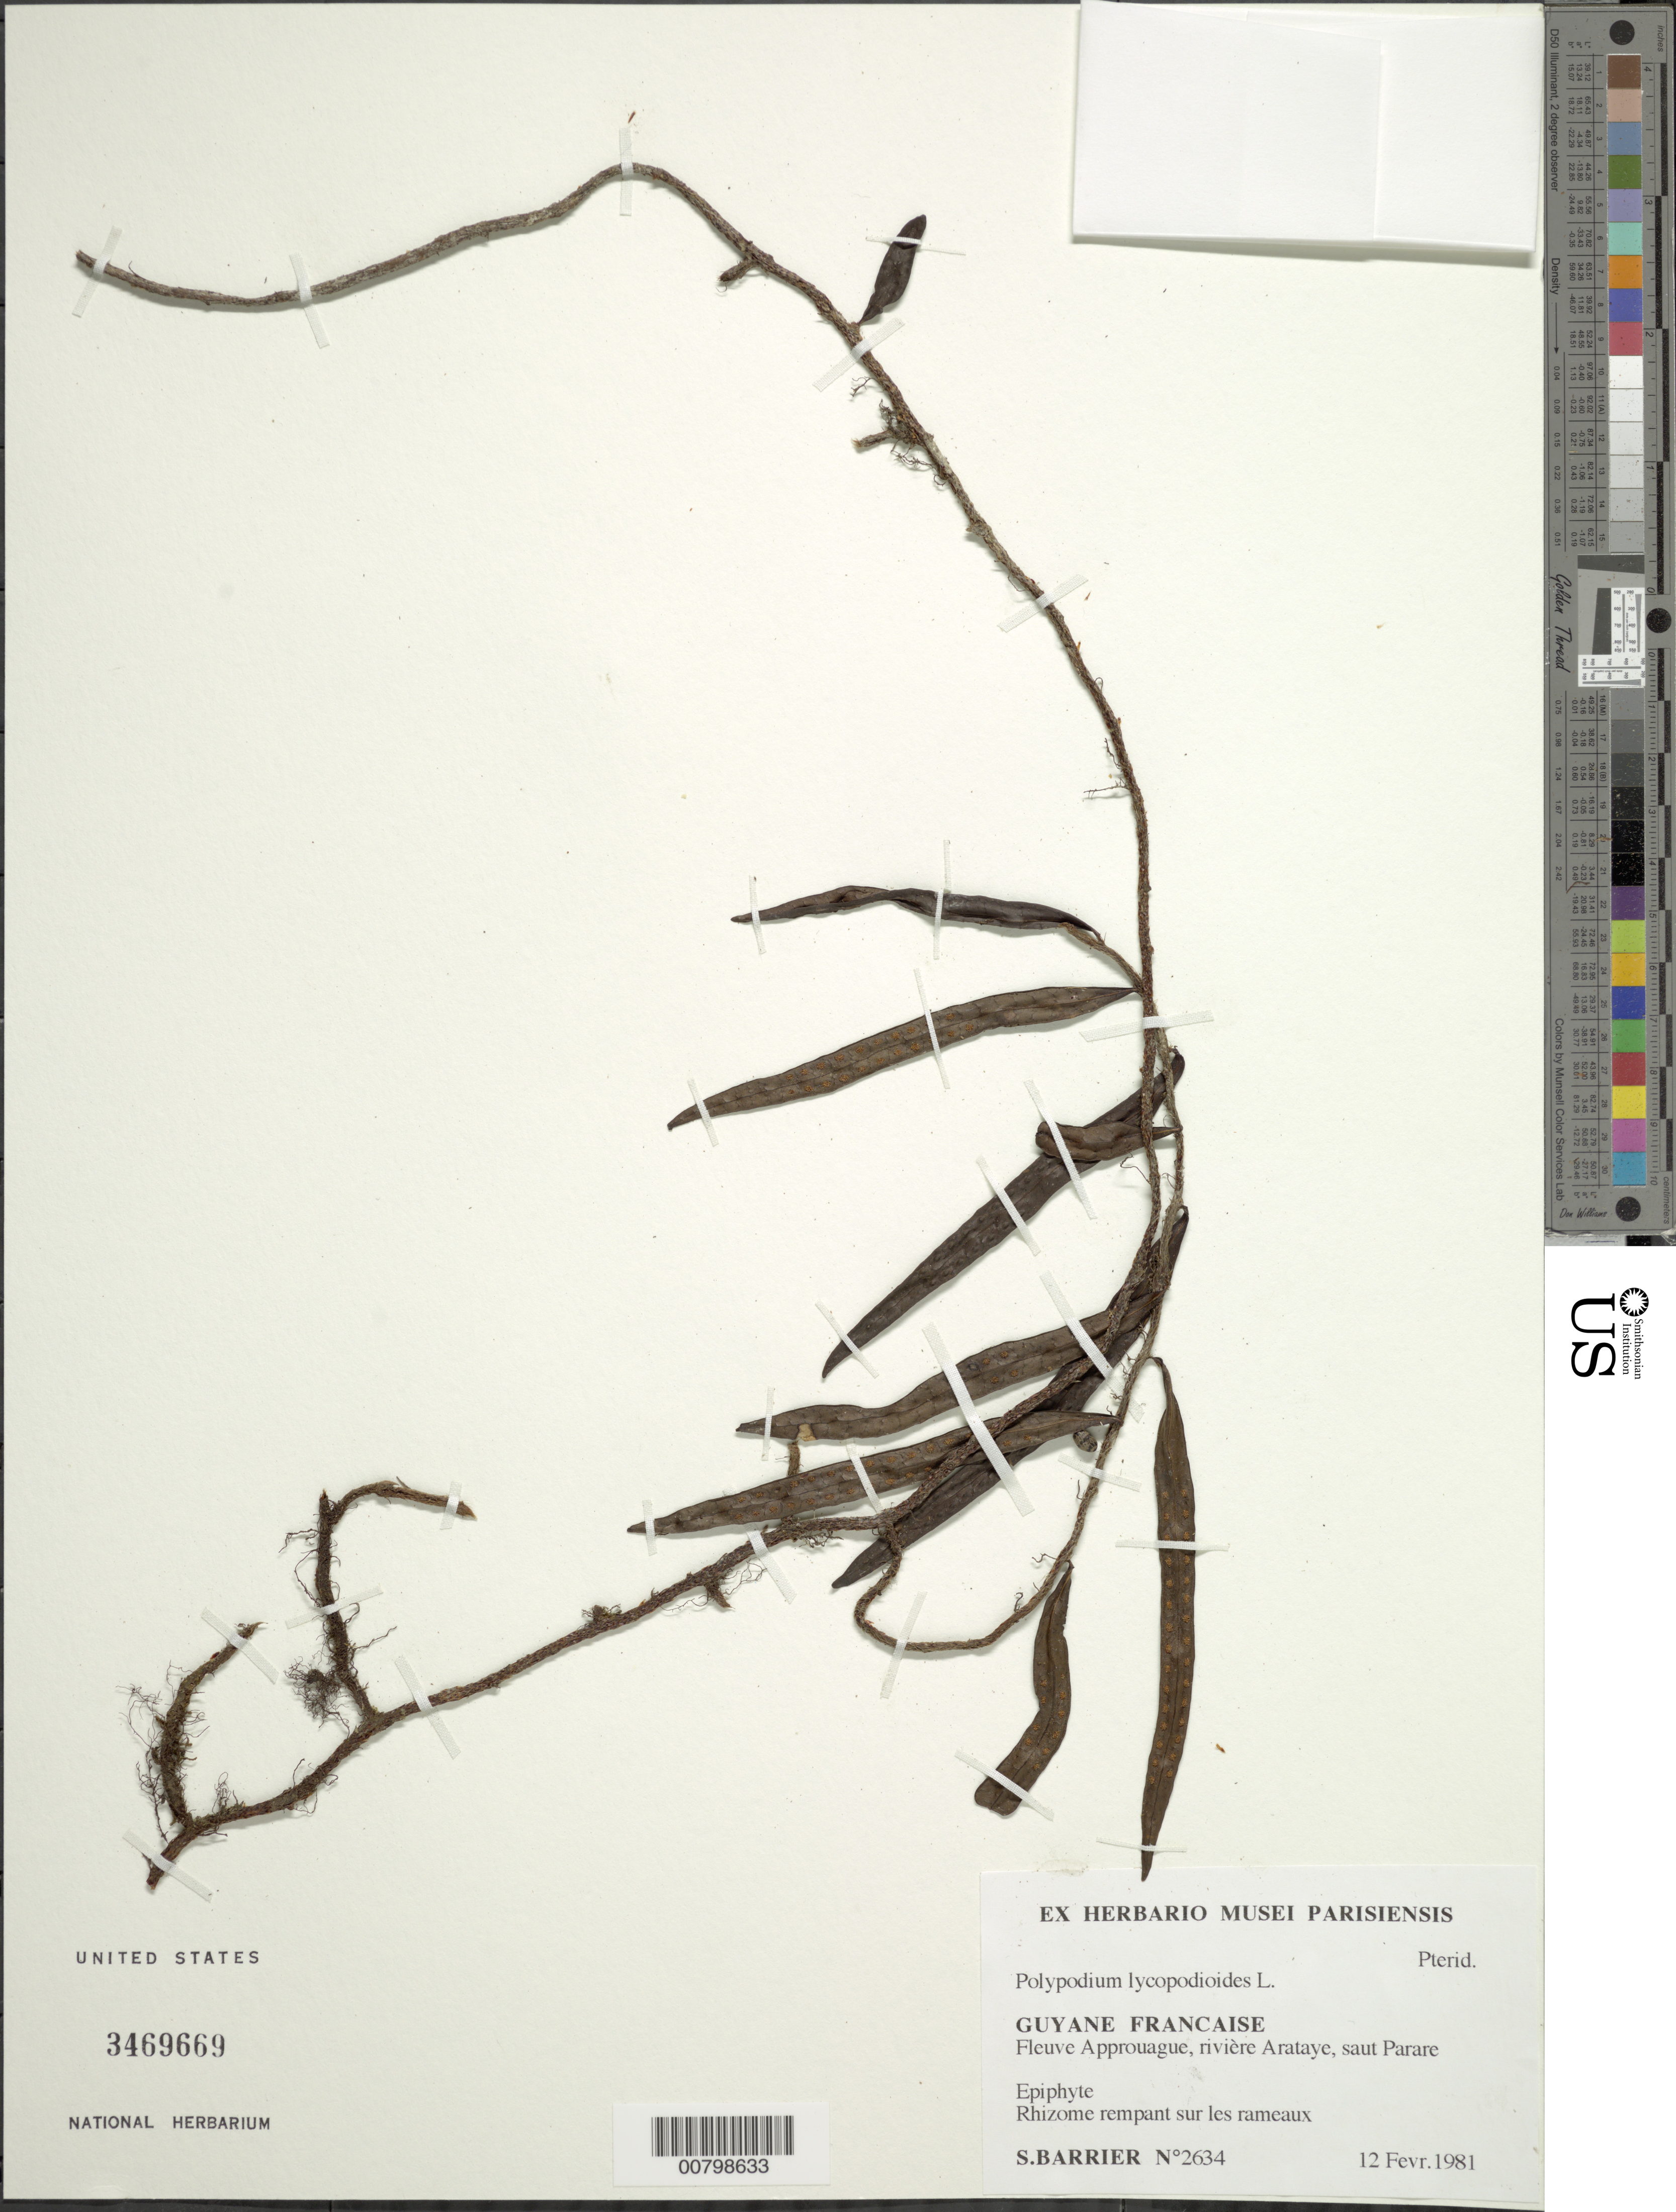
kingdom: Plantae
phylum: Tracheophyta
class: Polypodiopsida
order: Polypodiales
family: Polypodiaceae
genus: Microgramma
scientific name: Microgramma lycopodioides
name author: (L.) Copel.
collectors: S. Barrier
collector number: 2634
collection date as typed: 12-Feb-81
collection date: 1981-02-12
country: French Guiana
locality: Arataye R. (affluent de l'Approuague), Saut Pararé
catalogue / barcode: US 3469669